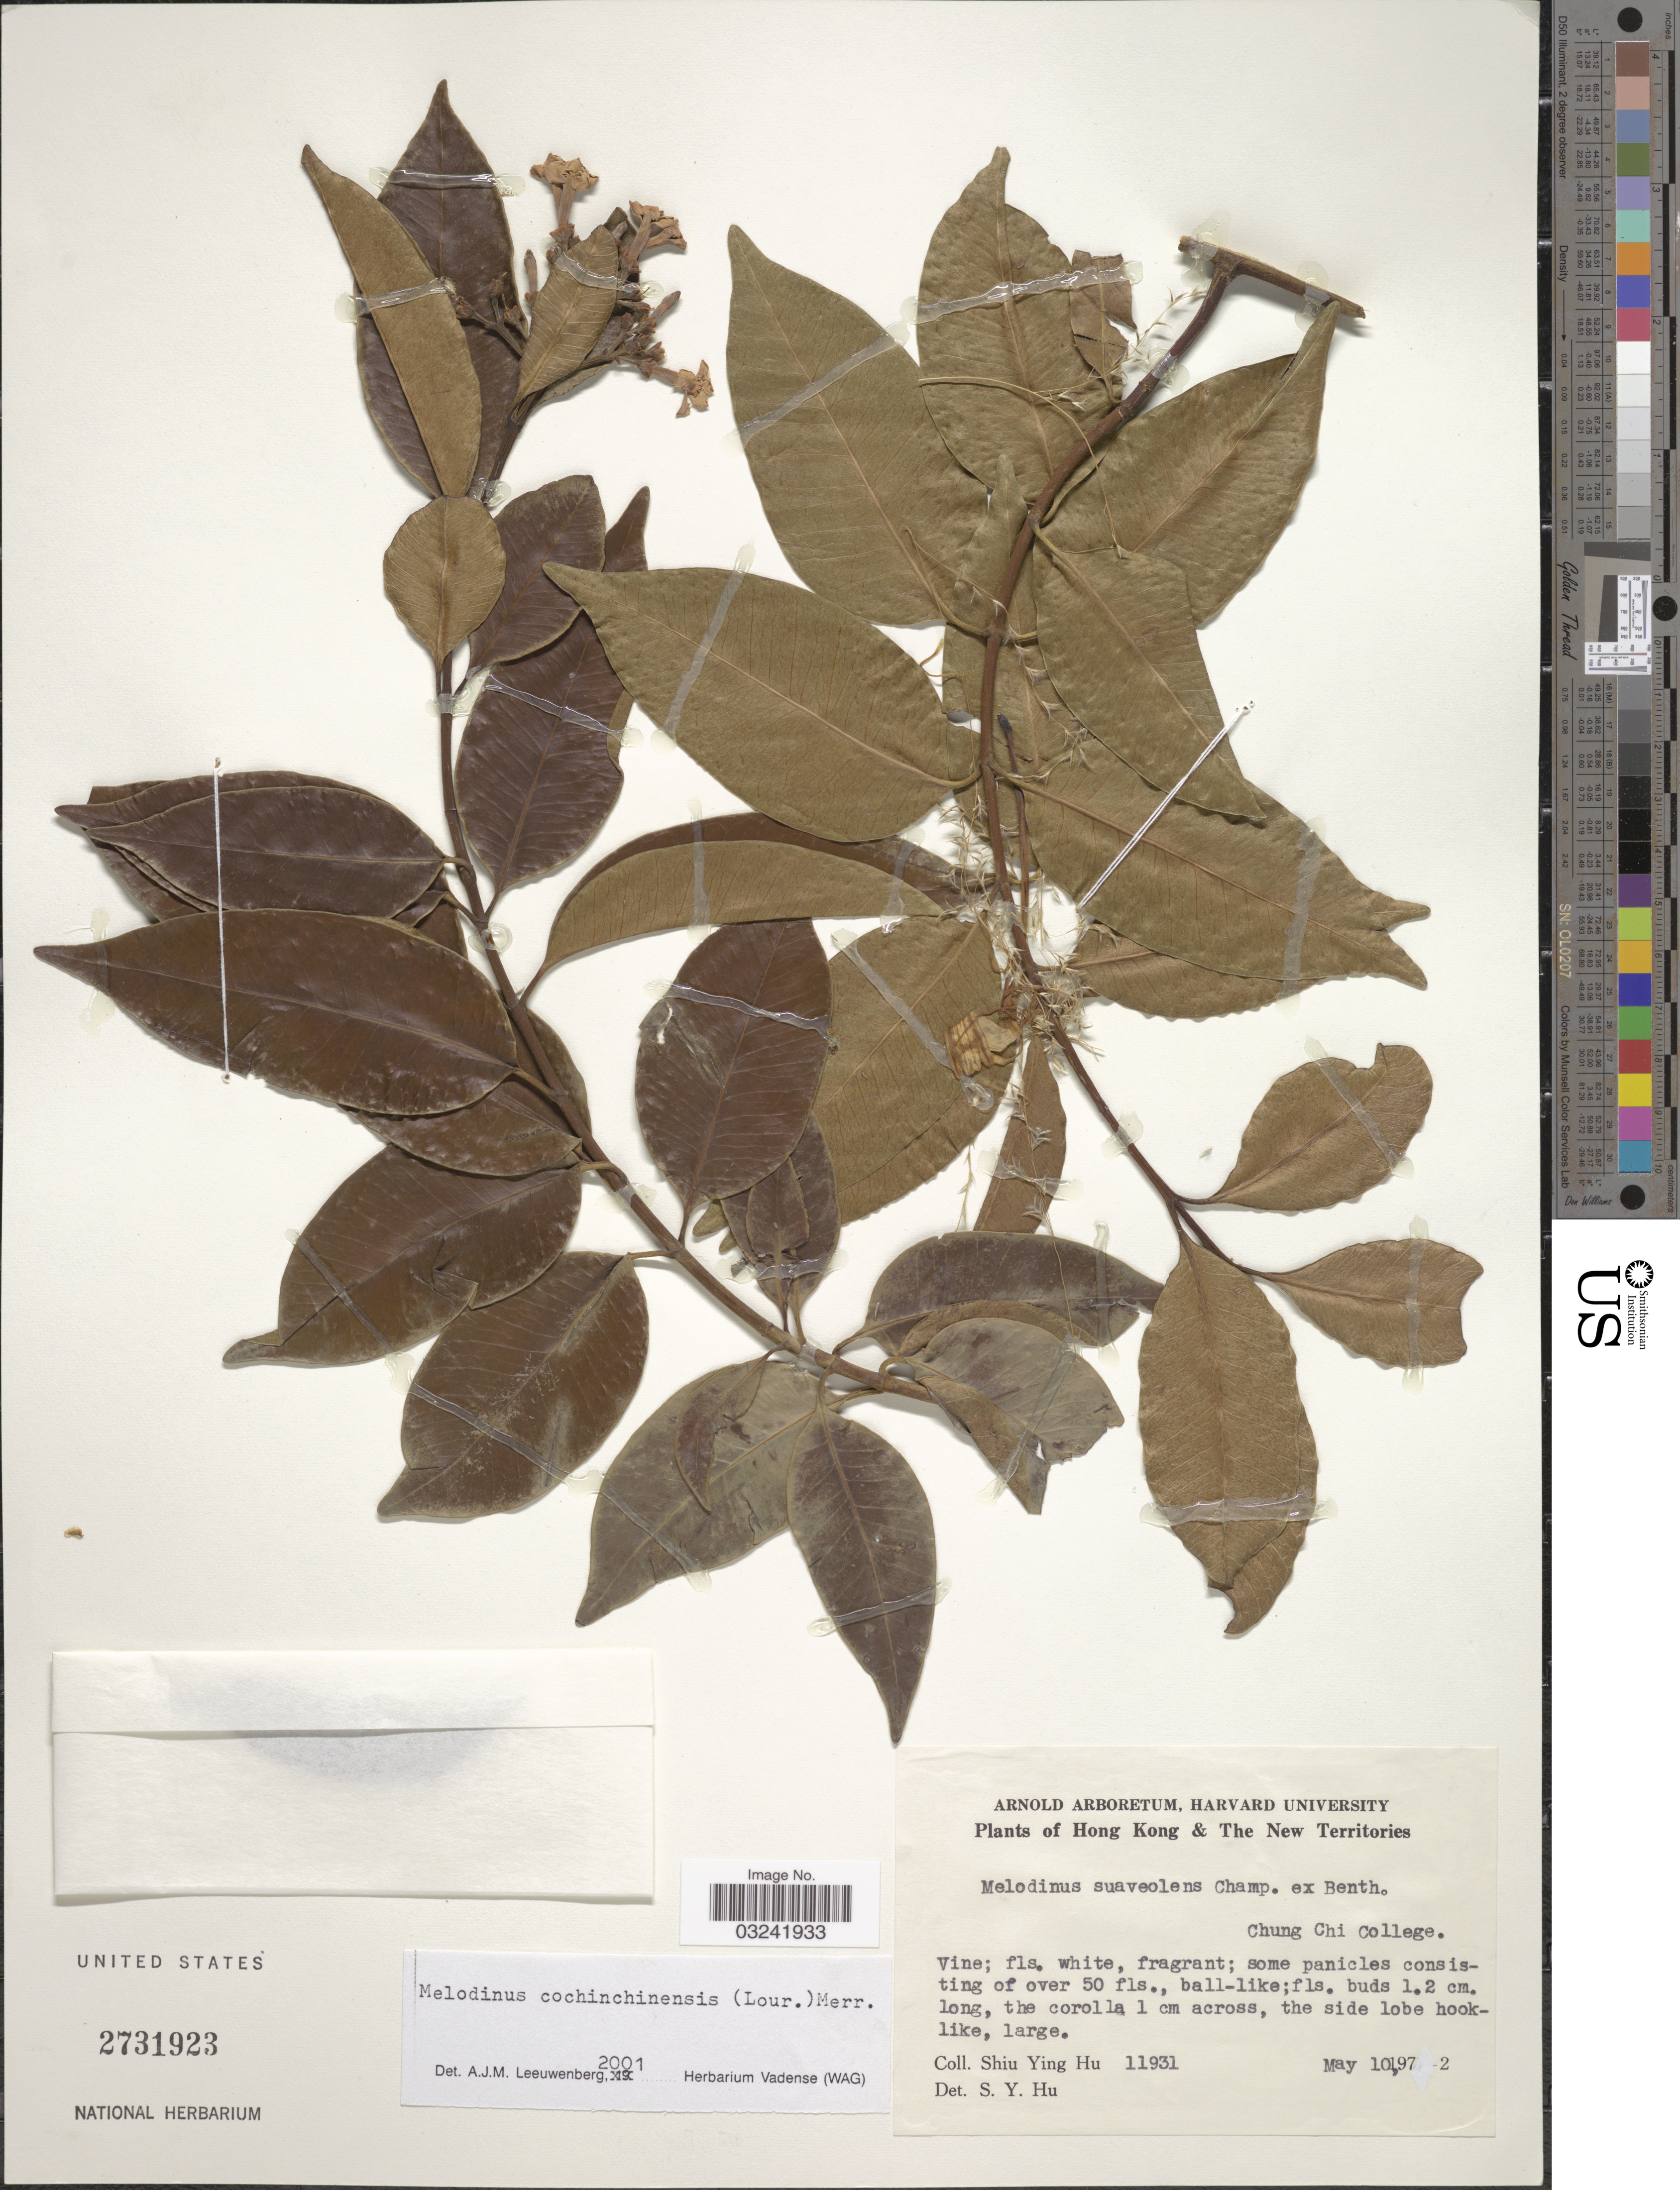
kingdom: Plantae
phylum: Tracheophyta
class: Magnoliopsida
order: Gentianales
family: Apocynaceae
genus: Melodinus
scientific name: Melodinus cochinchinensis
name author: (Lour.) Merr.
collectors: S. Y. Hu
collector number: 11931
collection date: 1972-05-10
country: China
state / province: Hong Kong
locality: Hong Kong & The New Territories, Chung Chi College.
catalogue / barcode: US 2731923